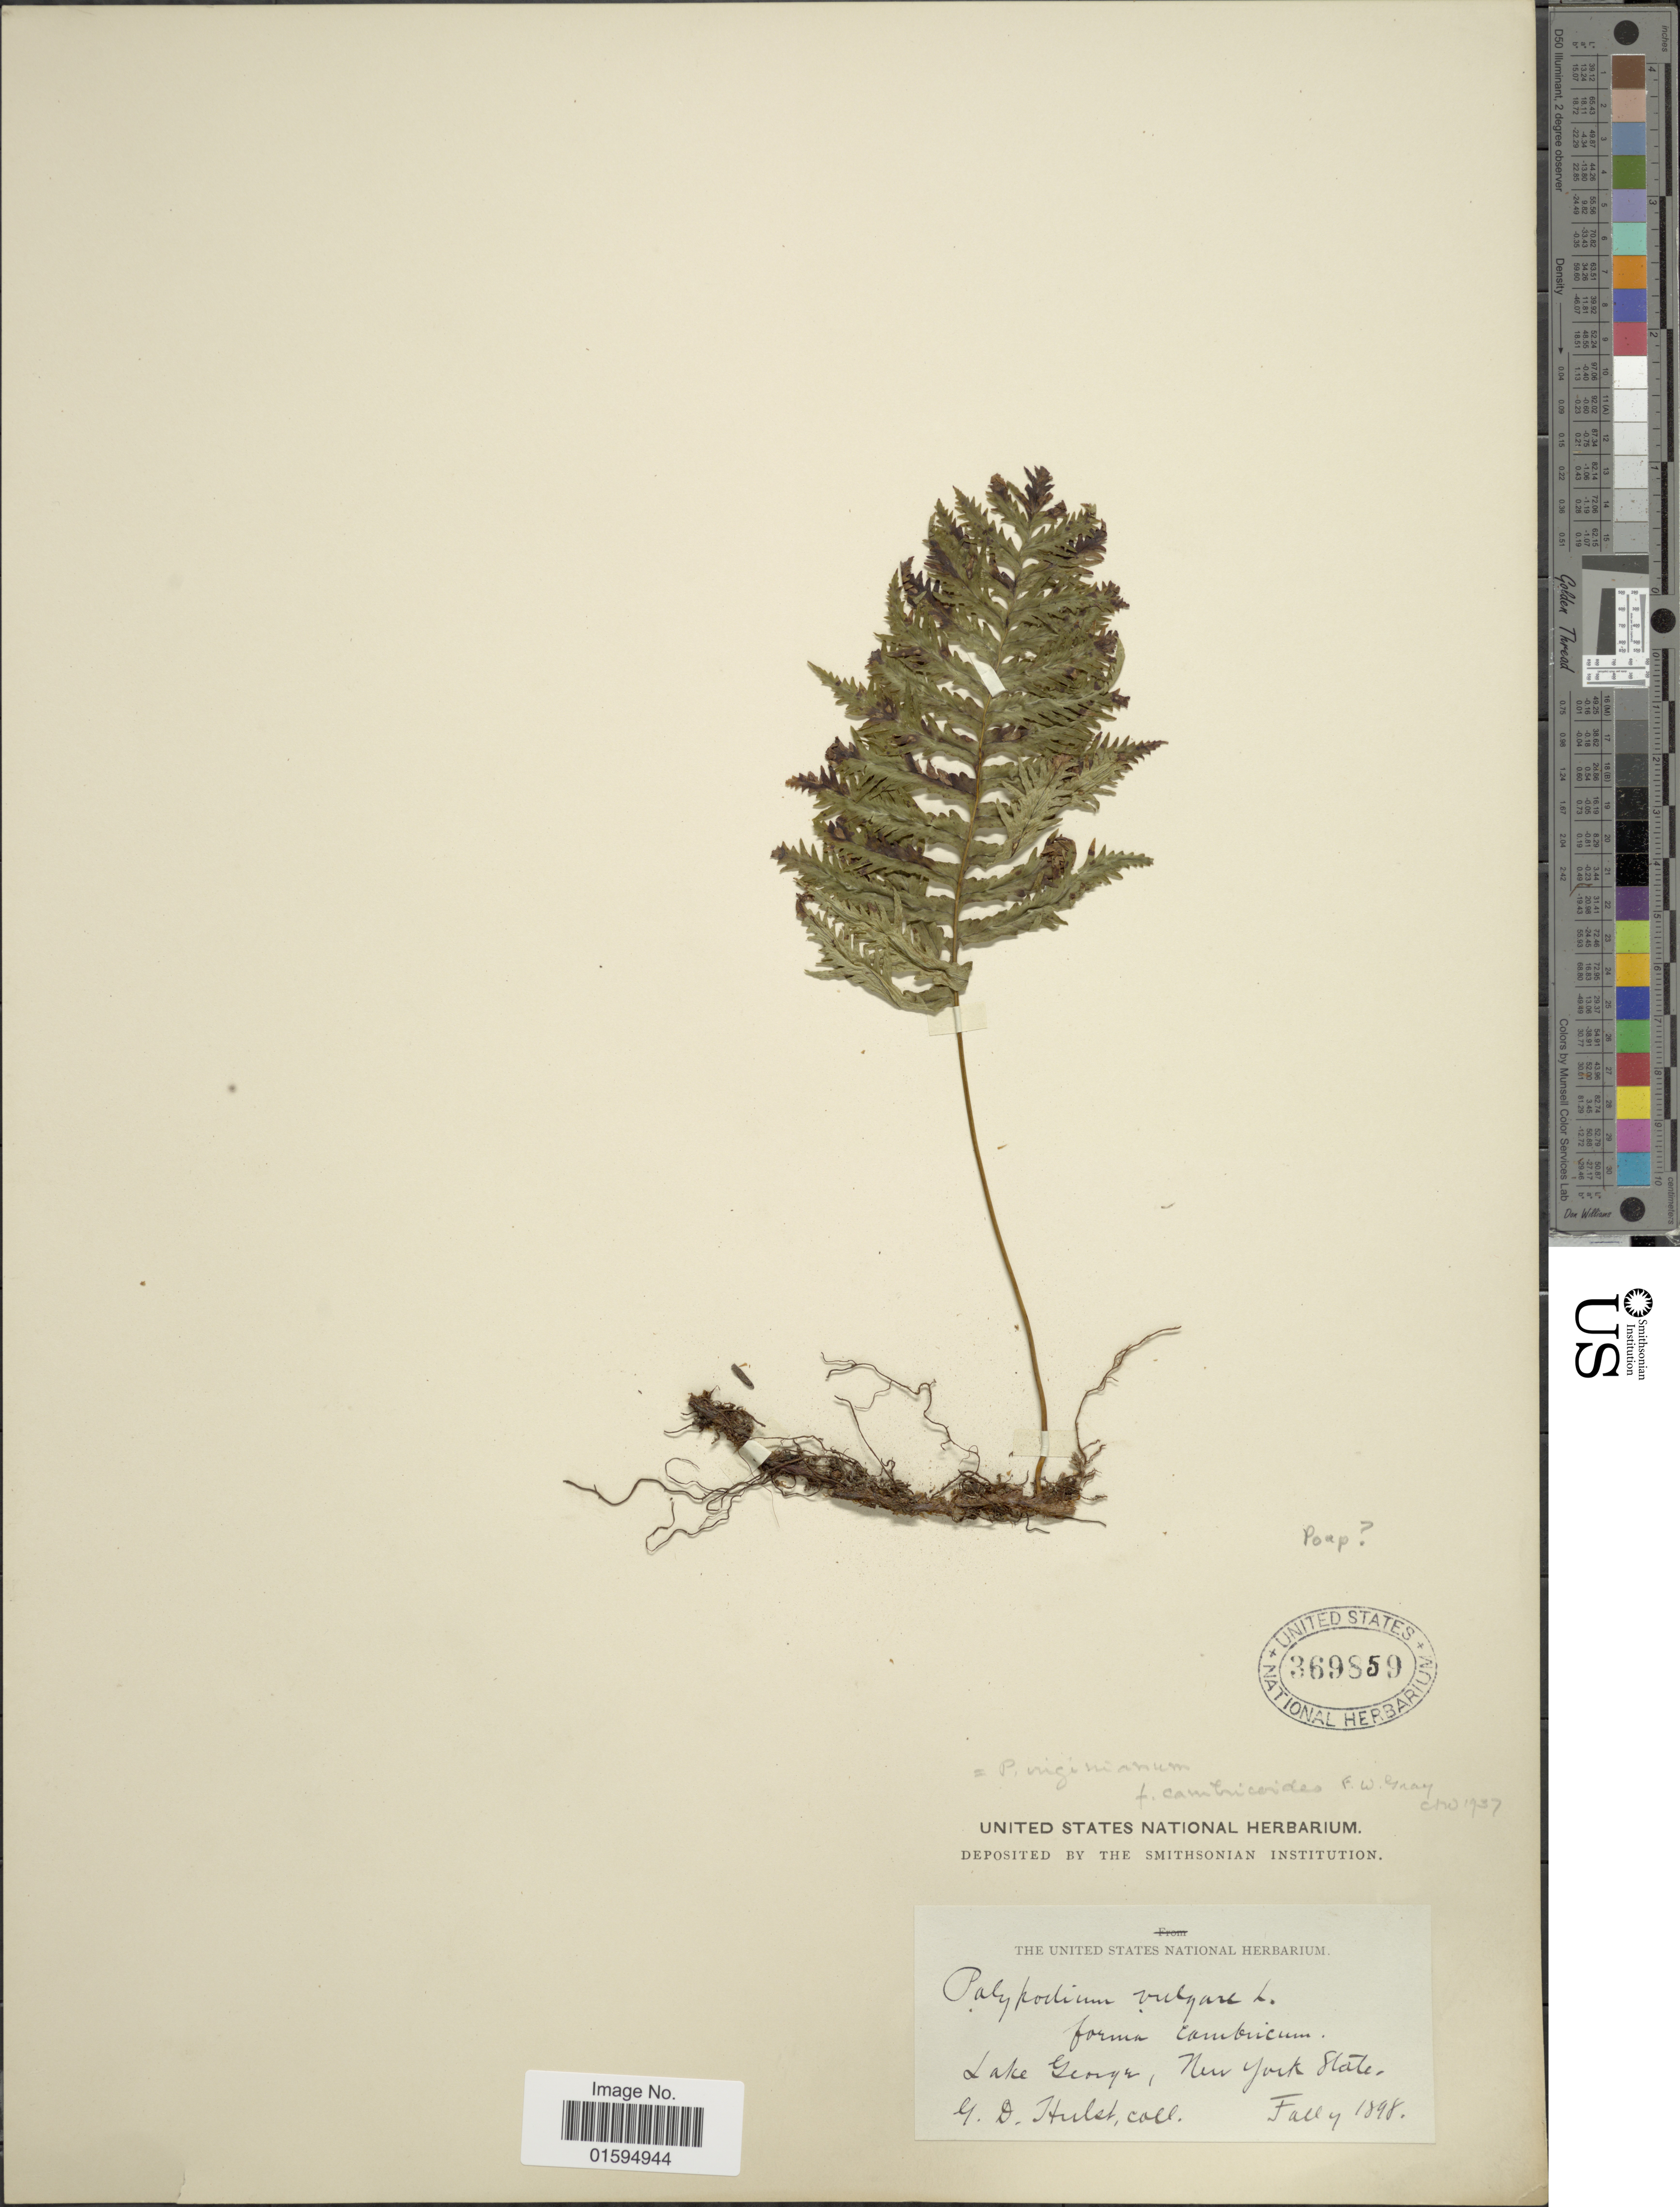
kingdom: Plantae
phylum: Tracheophyta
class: Polypodiopsida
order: Polypodiales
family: Polypodiaceae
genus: Polypodium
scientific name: Polypodium sp.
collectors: G. Hulst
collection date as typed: Fall 4 1898*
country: United States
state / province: New York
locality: Lake George, New York State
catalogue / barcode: US 369859